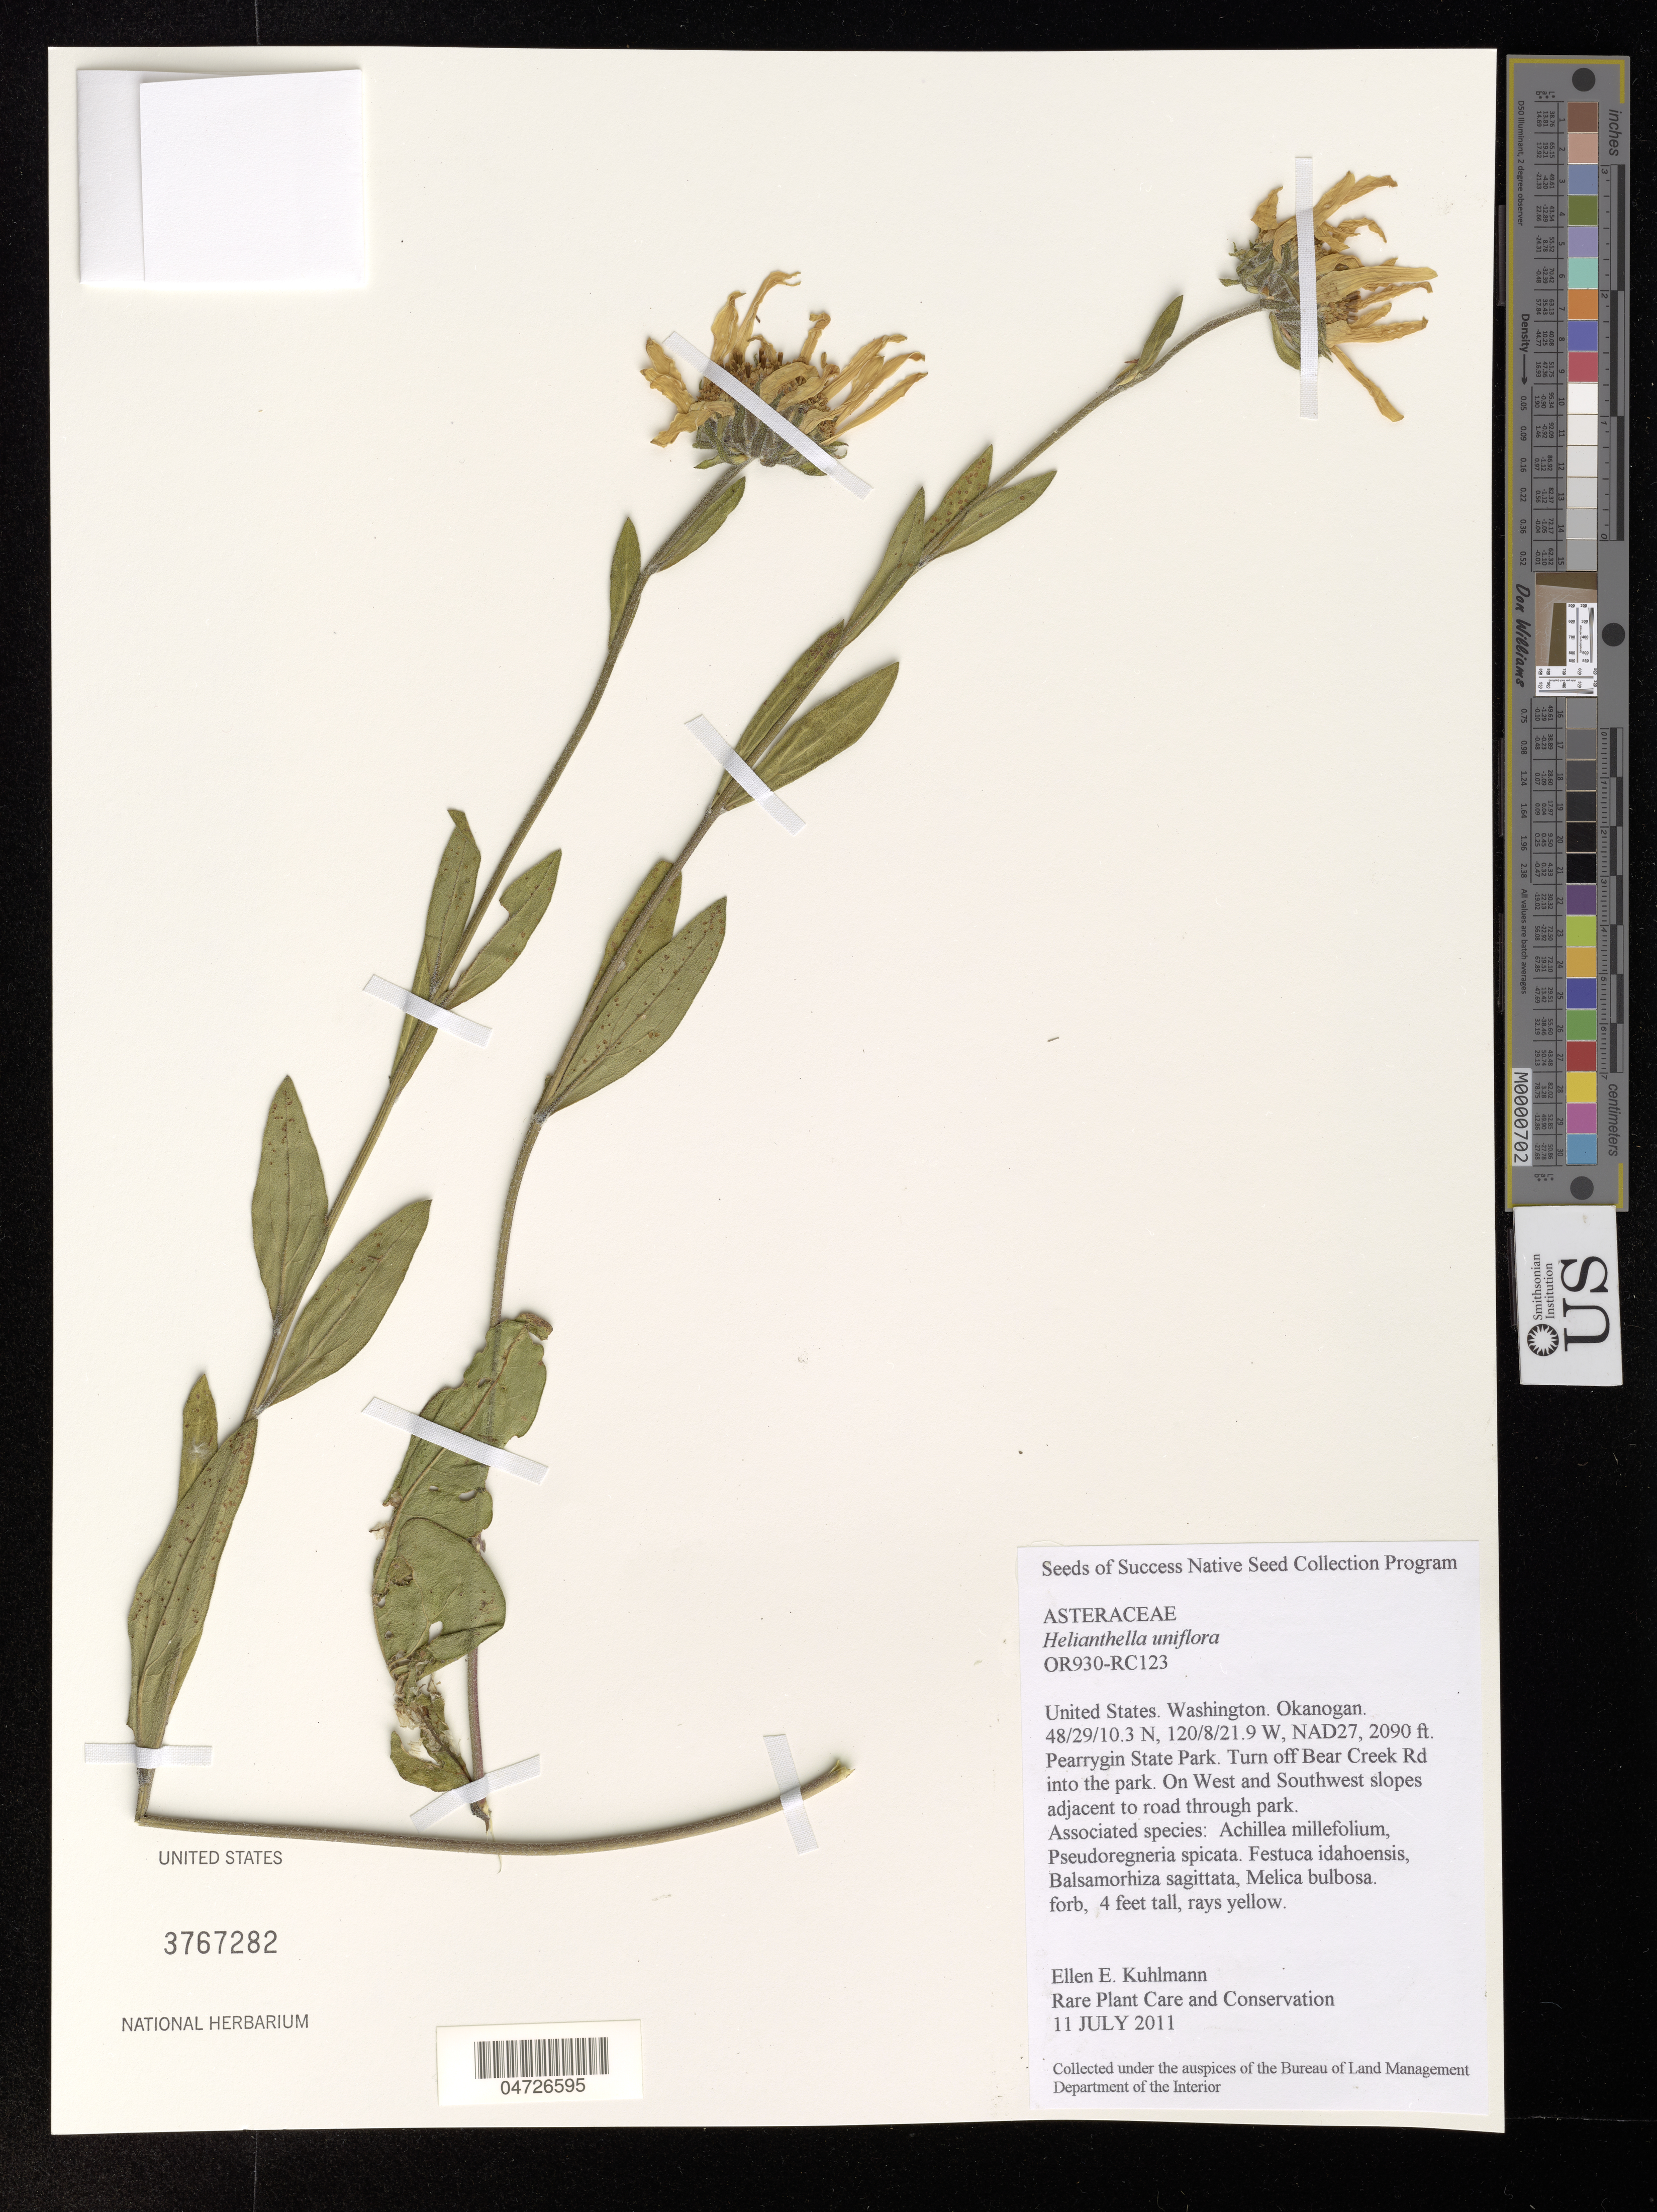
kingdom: Plantae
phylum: Tracheophyta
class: Magnoliopsida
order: Asterales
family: Asteraceae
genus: Helianthella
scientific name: Helianthella uniflora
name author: Torr. & A. Gray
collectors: E. Kuhlmann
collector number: OR930-RC123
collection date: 2011-07-11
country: United States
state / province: Washington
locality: Okanogan. Pearrygin State Park. Turn off Bear Creek Rd into the park. On West and Southwest slopes adjacent to road through park.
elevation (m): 637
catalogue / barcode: US 3767282